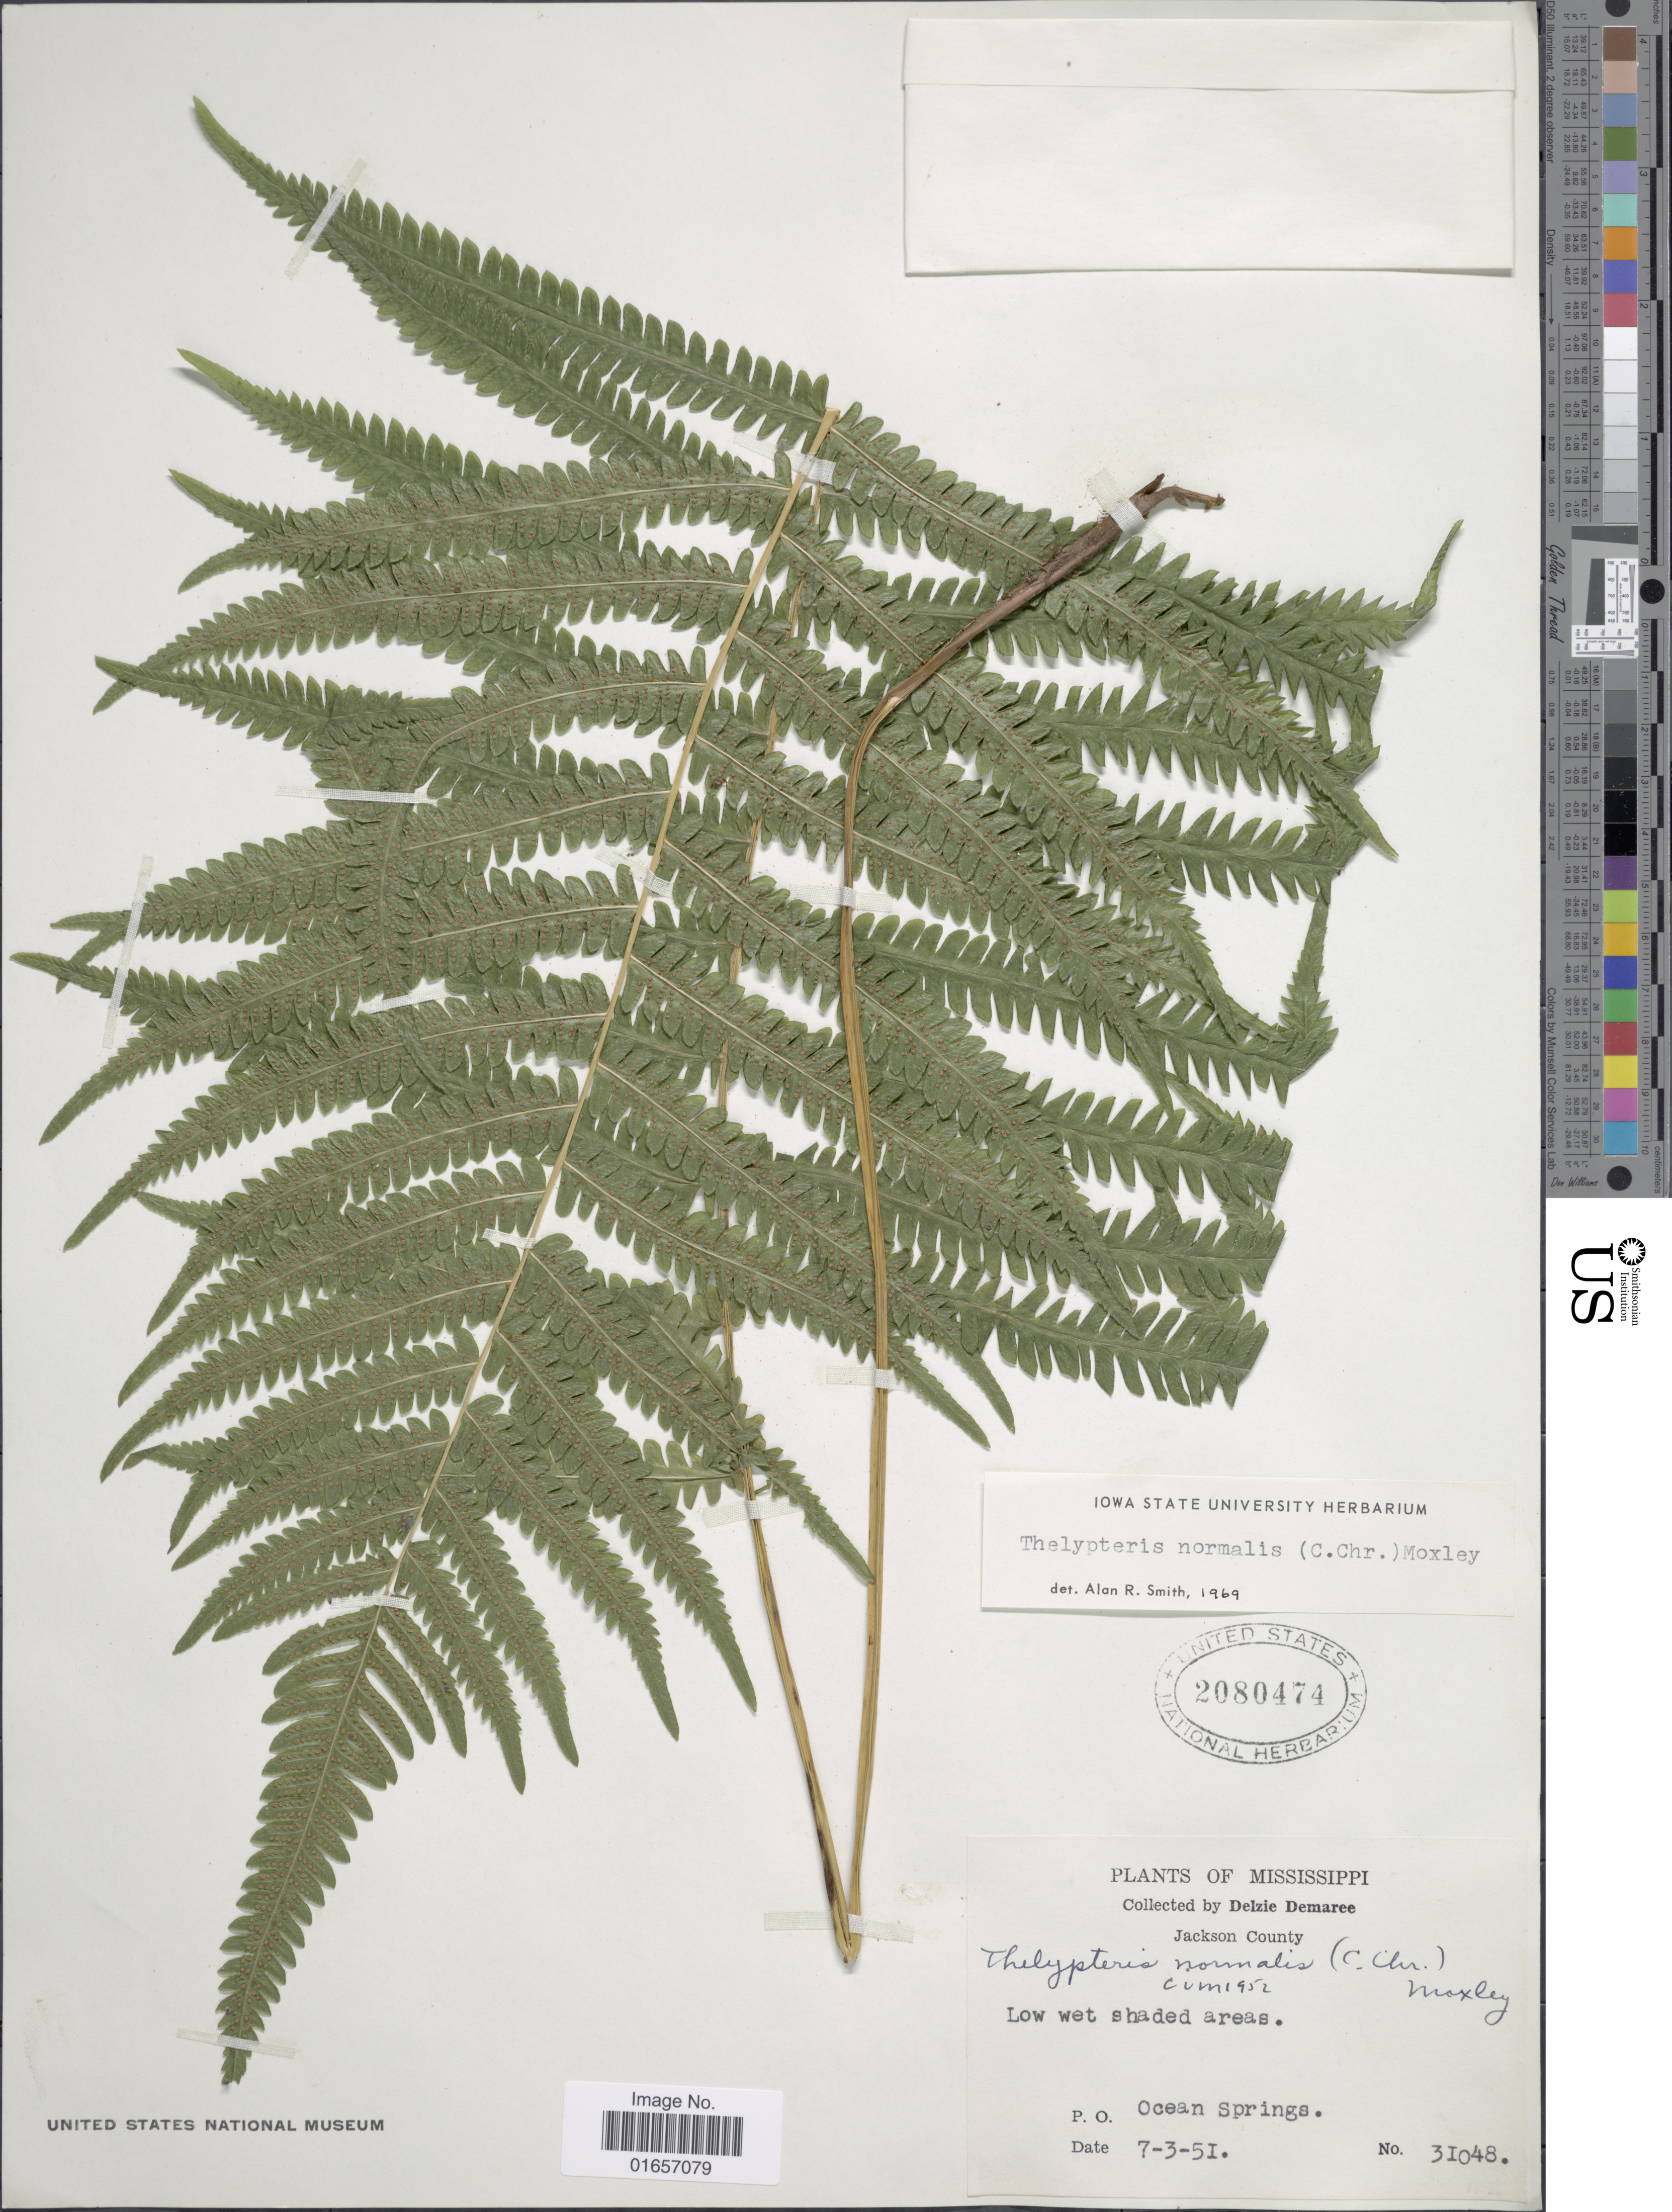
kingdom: Plantae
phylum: Tracheophyta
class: Polypodiopsida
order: Polypodiales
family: Thelypteridaceae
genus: Christella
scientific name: Christella kunthii comb. ined.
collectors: D. Demaree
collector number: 31048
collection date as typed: Transcribed d/m/y: 3/7/51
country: United States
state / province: Mississippi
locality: Jackson County, P.O. Ocean Springs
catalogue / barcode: US 2080474